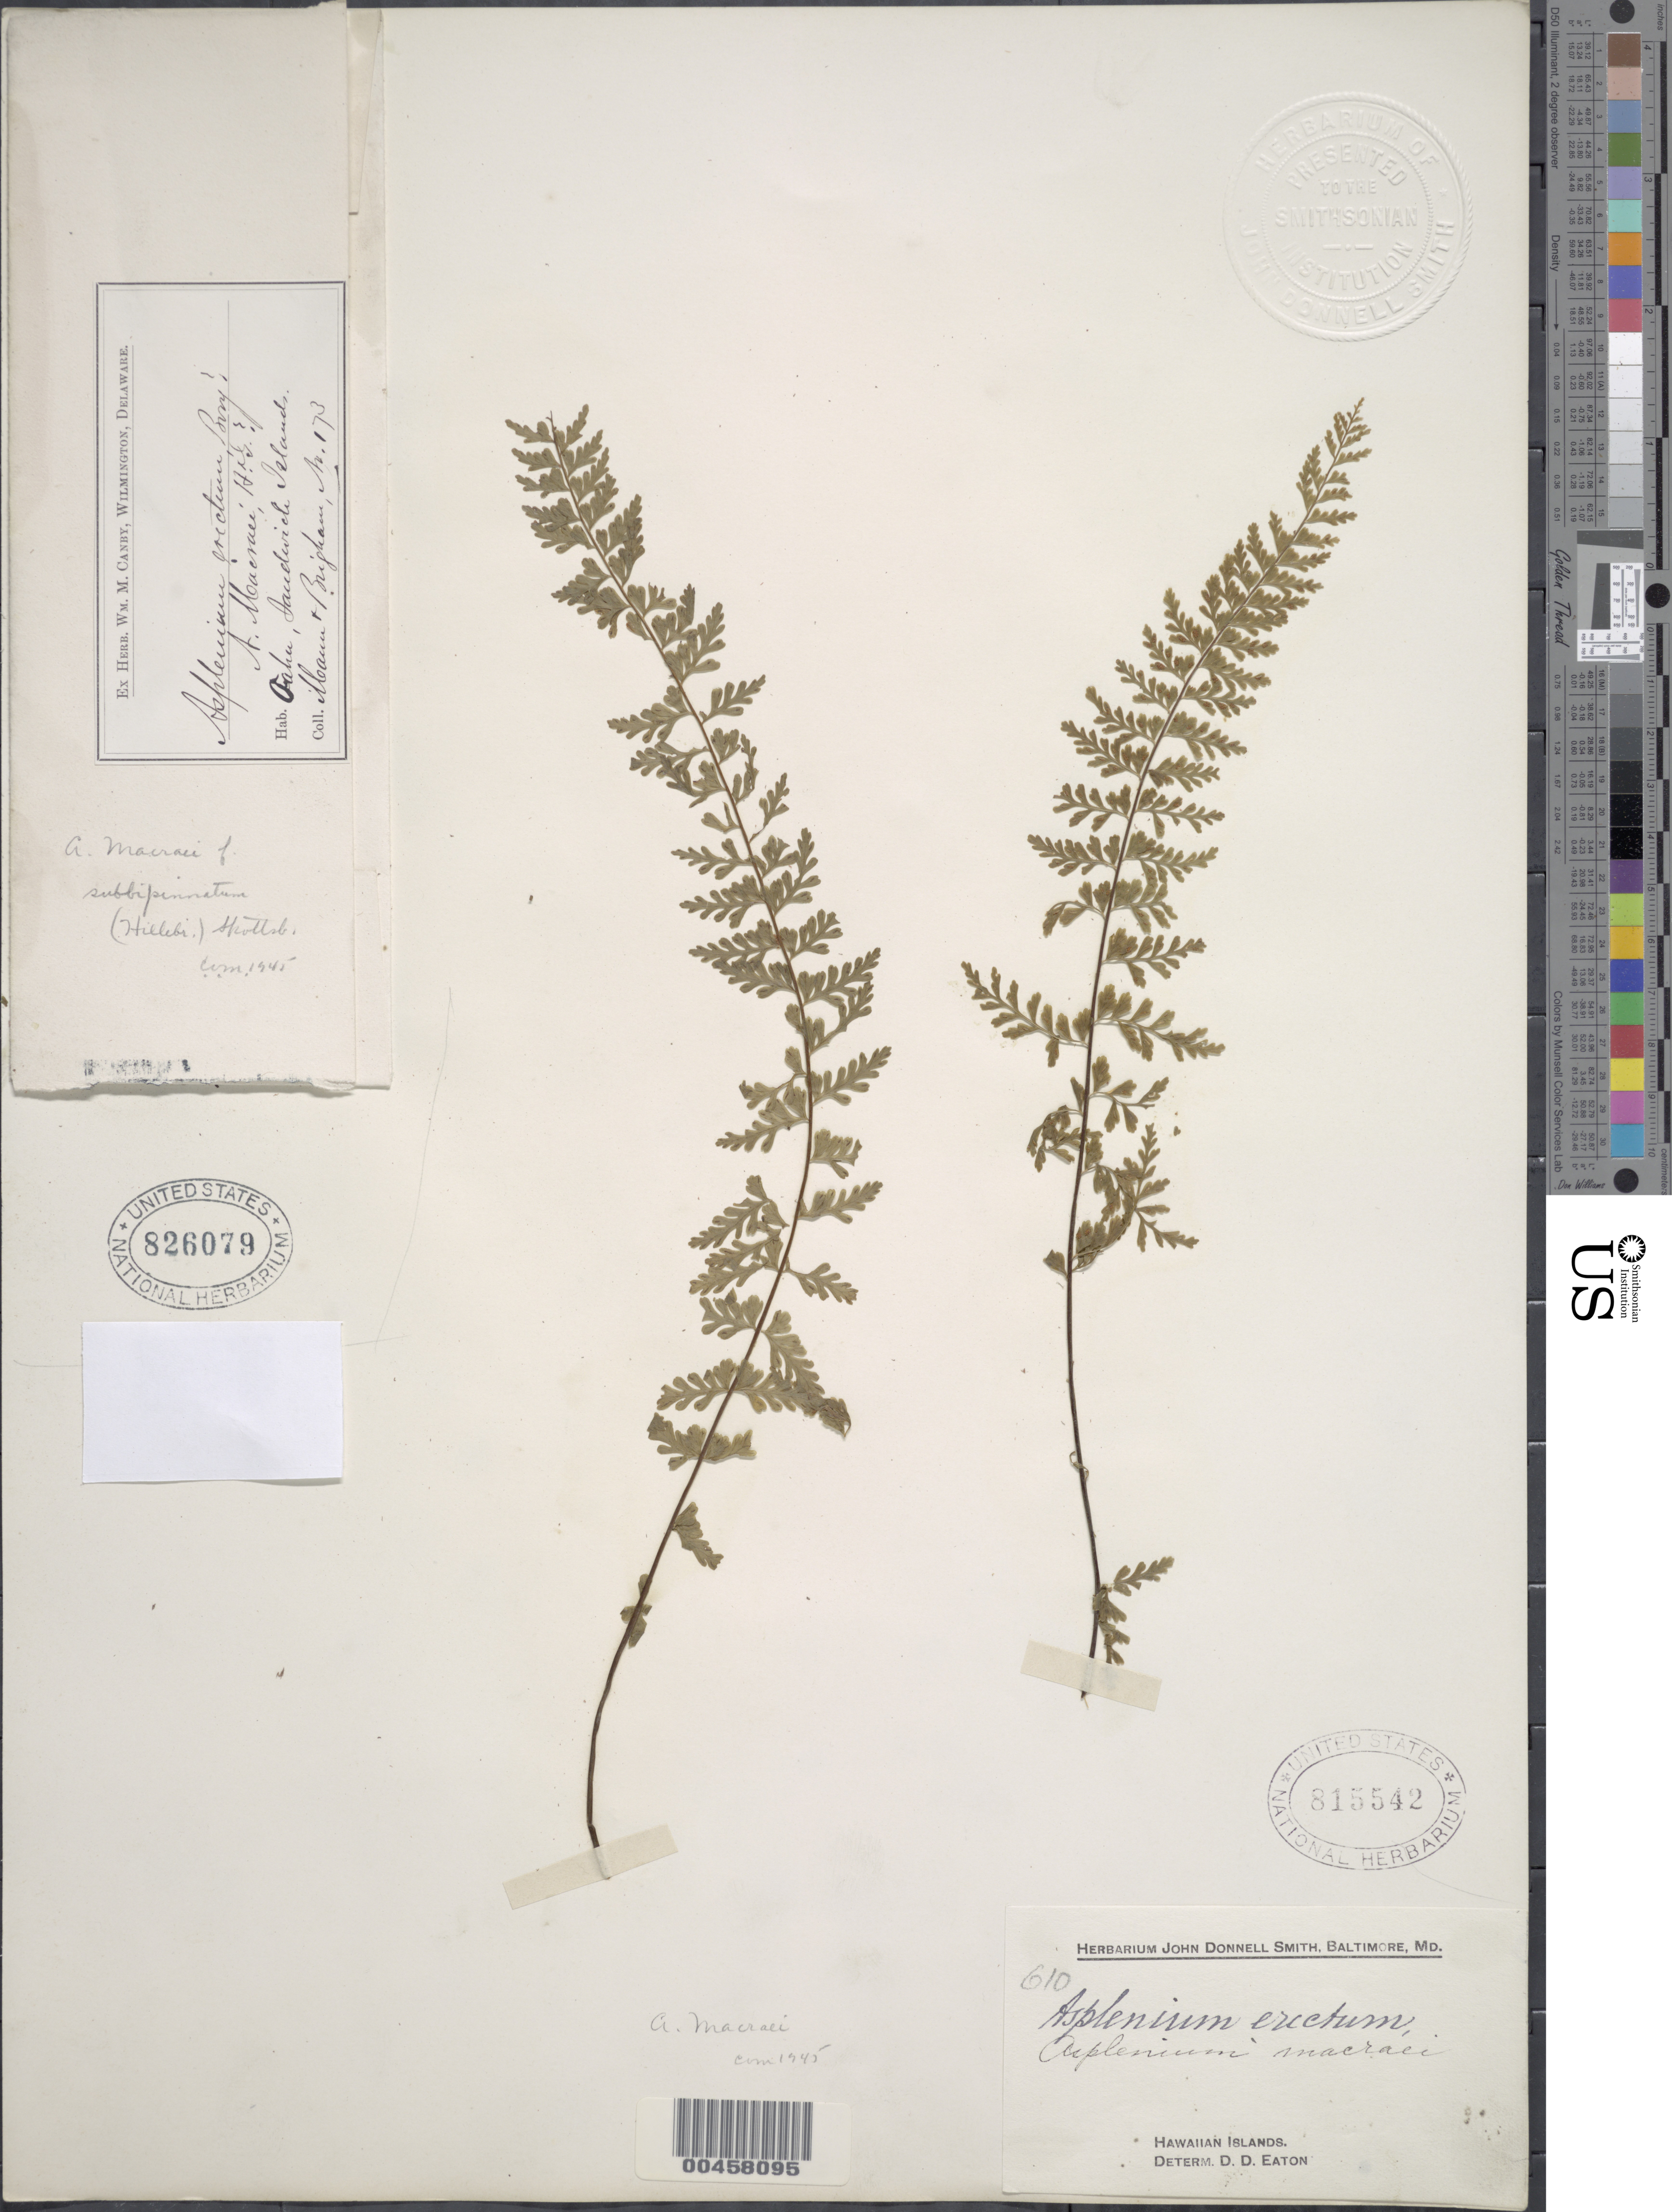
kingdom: Plantae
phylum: Tracheophyta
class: Polypodiopsida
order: Polypodiales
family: Aspleniaceae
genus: Asplenium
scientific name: Asplenium macraei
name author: Hook. & Grev.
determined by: Wagner, W. L., (BOT), Smithsonian Institution - National Museum of Natural History (UNITED STATES)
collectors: J. Donnell Smith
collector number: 610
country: United States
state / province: Hawaii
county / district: Hawaii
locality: Hawaiian Islands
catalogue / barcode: US 815542